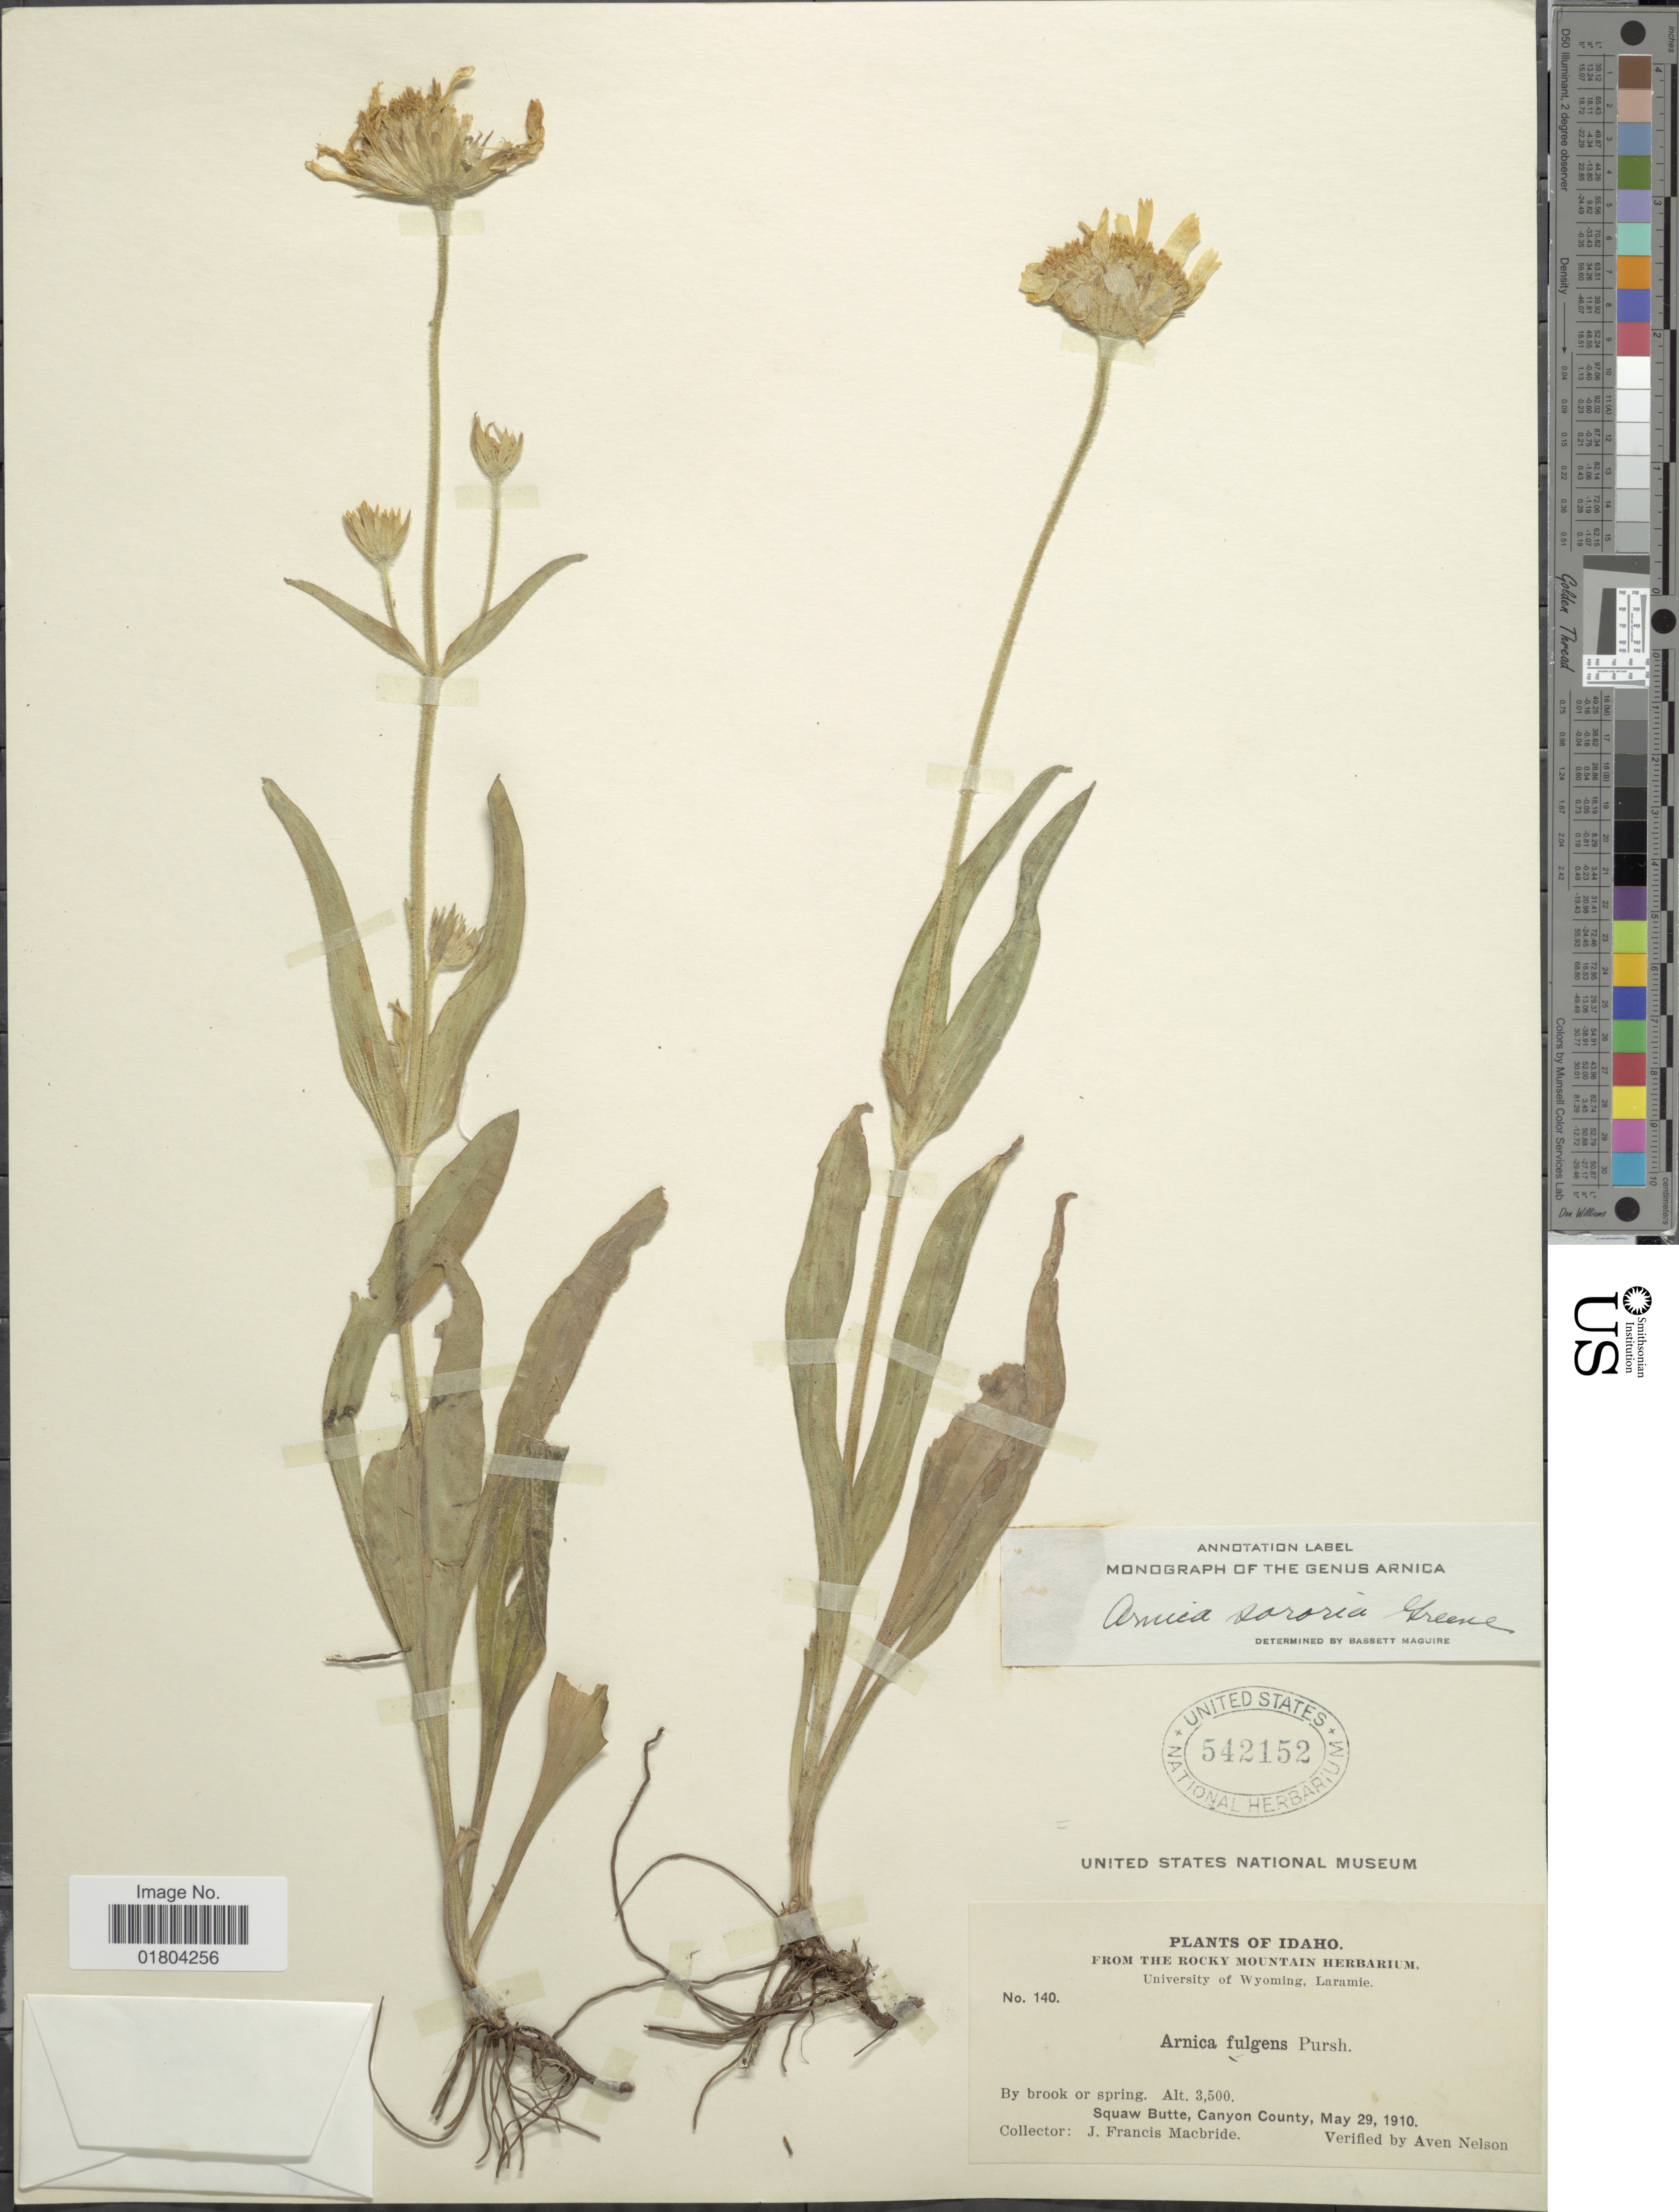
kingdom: Plantae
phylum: Tracheophyta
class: Magnoliopsida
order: Asterales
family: Asteraceae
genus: Arnica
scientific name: Arnica sororia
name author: Greene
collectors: J. F. Macbride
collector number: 140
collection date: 1910-05-29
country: United States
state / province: Idaho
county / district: Canyon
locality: By brook or spring, Squaw Butte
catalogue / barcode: US 542152